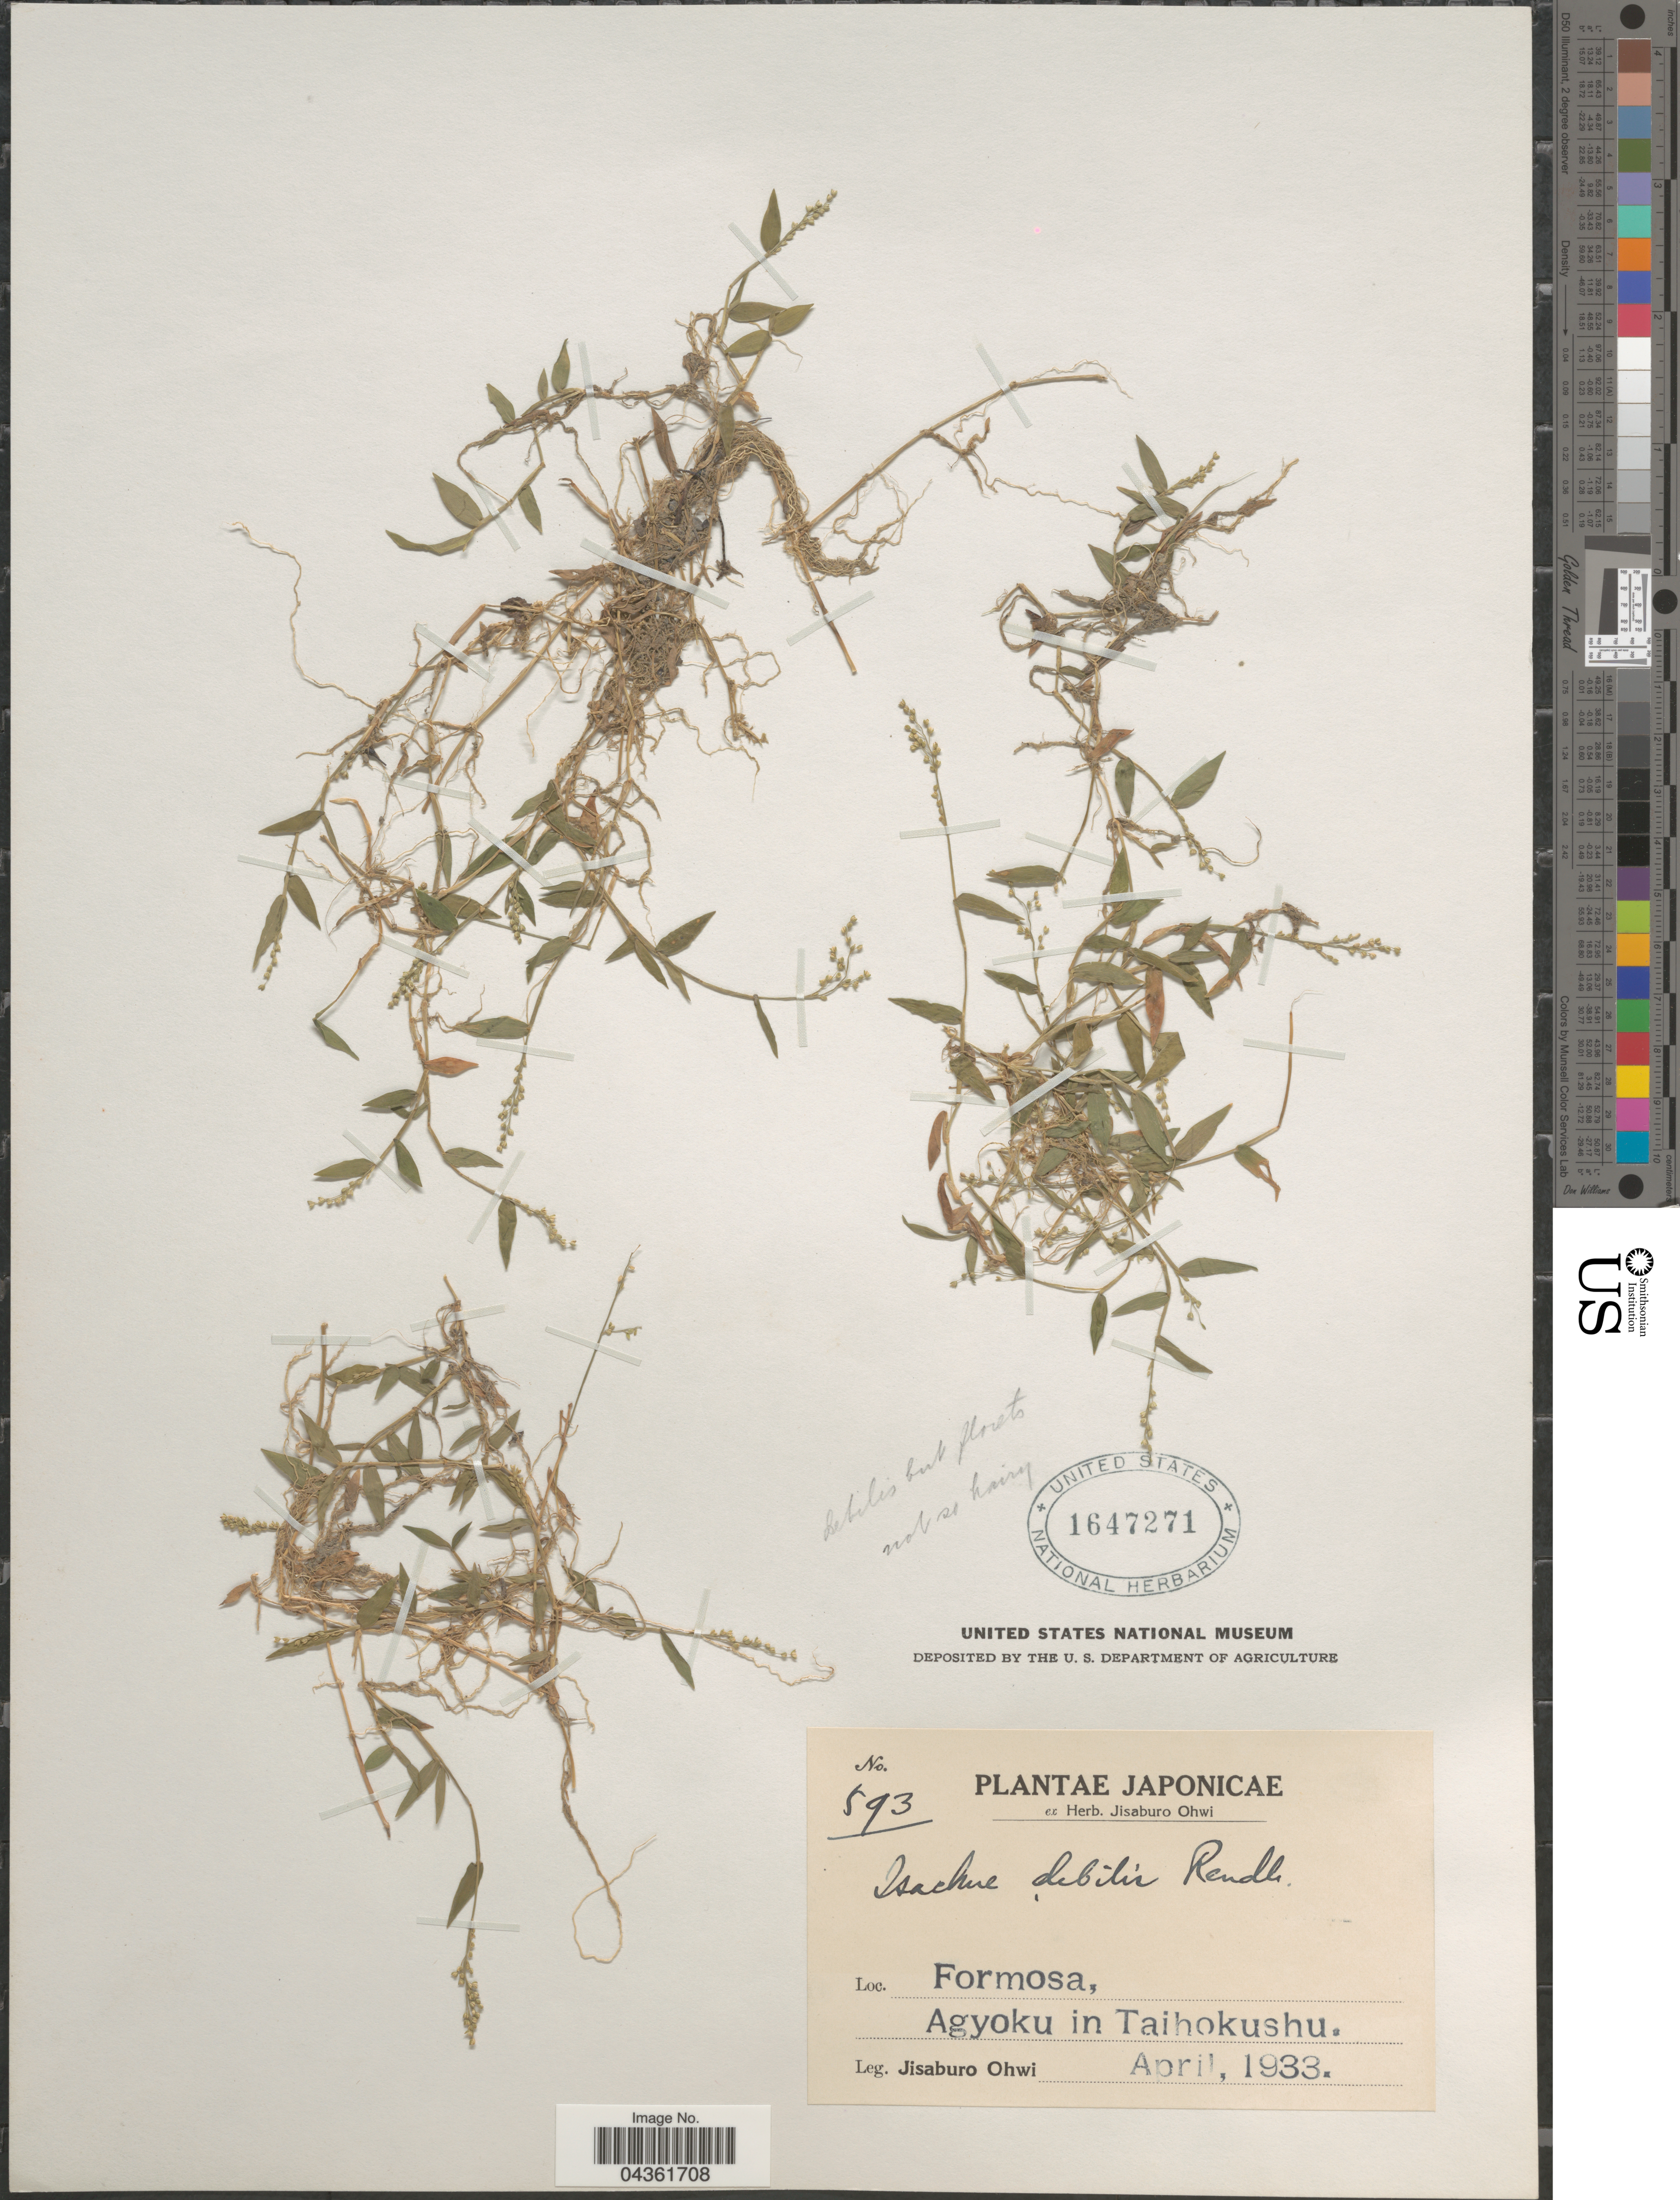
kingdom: Plantae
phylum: Tracheophyta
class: Liliopsida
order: Poales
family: Poaceae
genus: Isachne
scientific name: Isachne myosotis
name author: Nees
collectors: J. Ohwi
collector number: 593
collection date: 1933-04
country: Taiwan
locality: Formosa, Agyoku in Taihokushu.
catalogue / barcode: US 1647271